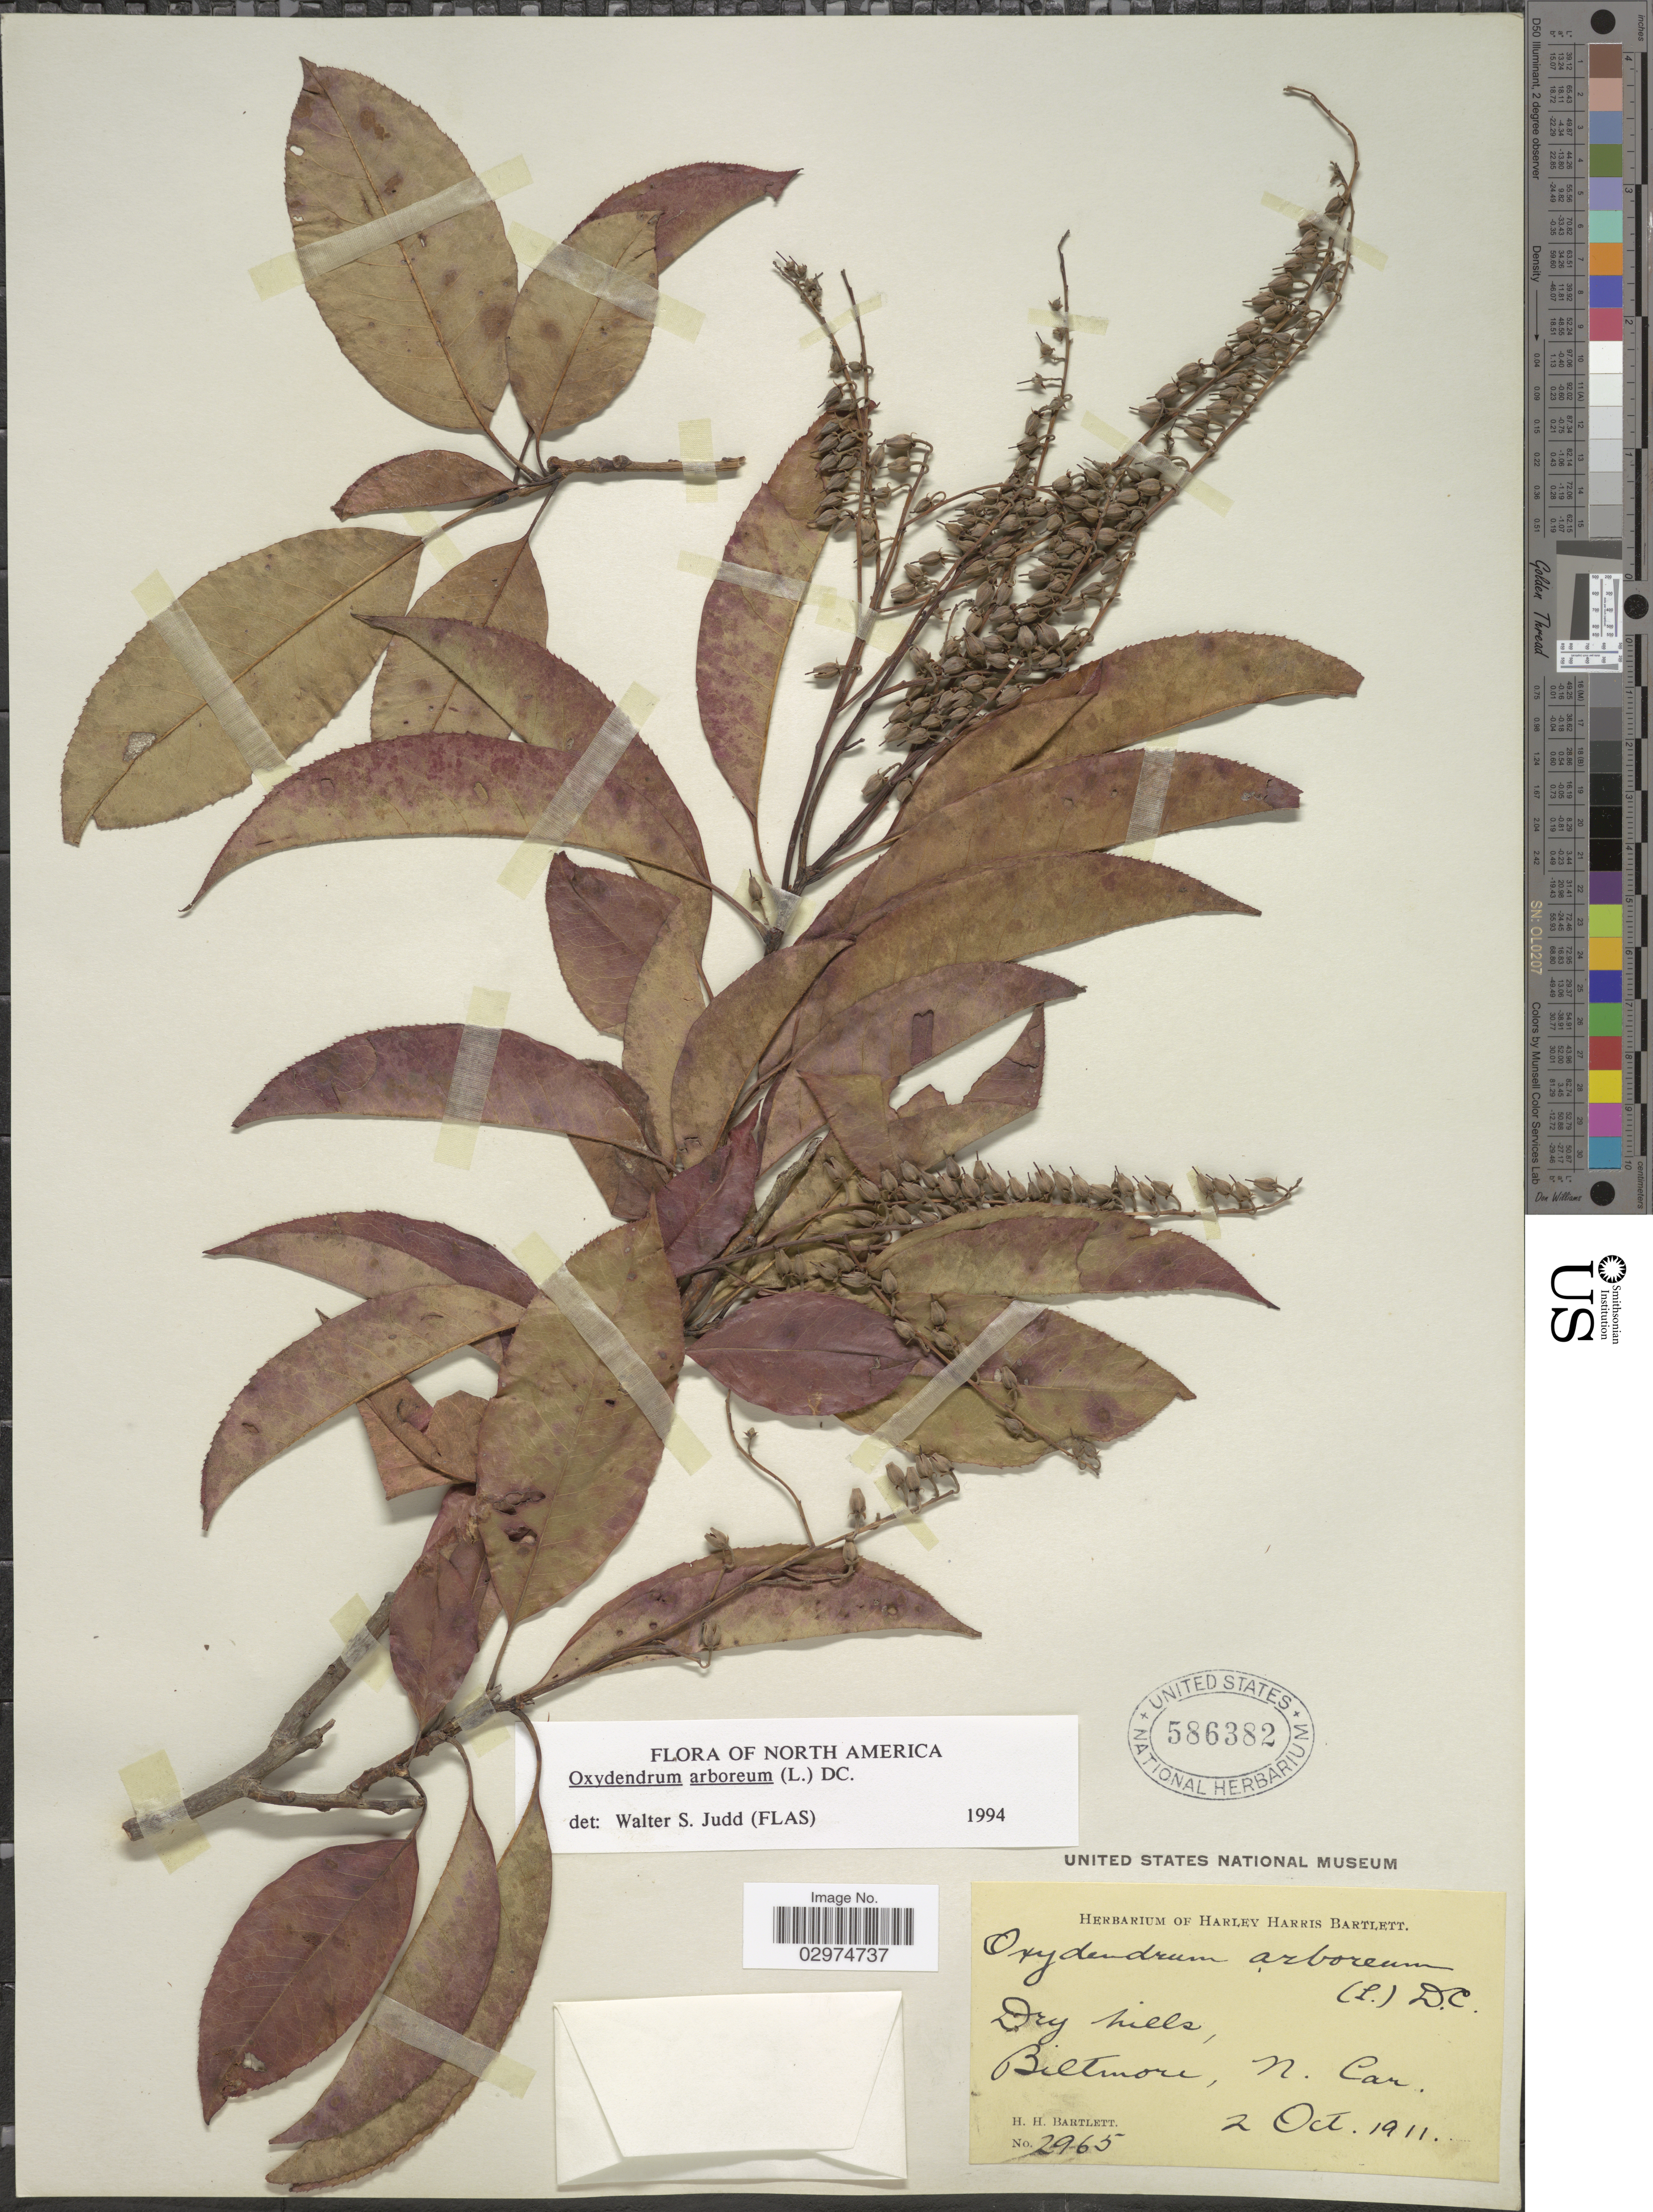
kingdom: Plantae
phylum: Tracheophyta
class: Magnoliopsida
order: Ericales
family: Ericaceae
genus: Oxydendrum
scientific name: Oxydendrum arboreum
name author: (L.) DC.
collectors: H. H. Bartlett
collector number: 2965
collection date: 1911-10-02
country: United States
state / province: North Carolina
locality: Biltmore.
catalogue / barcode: US 586382